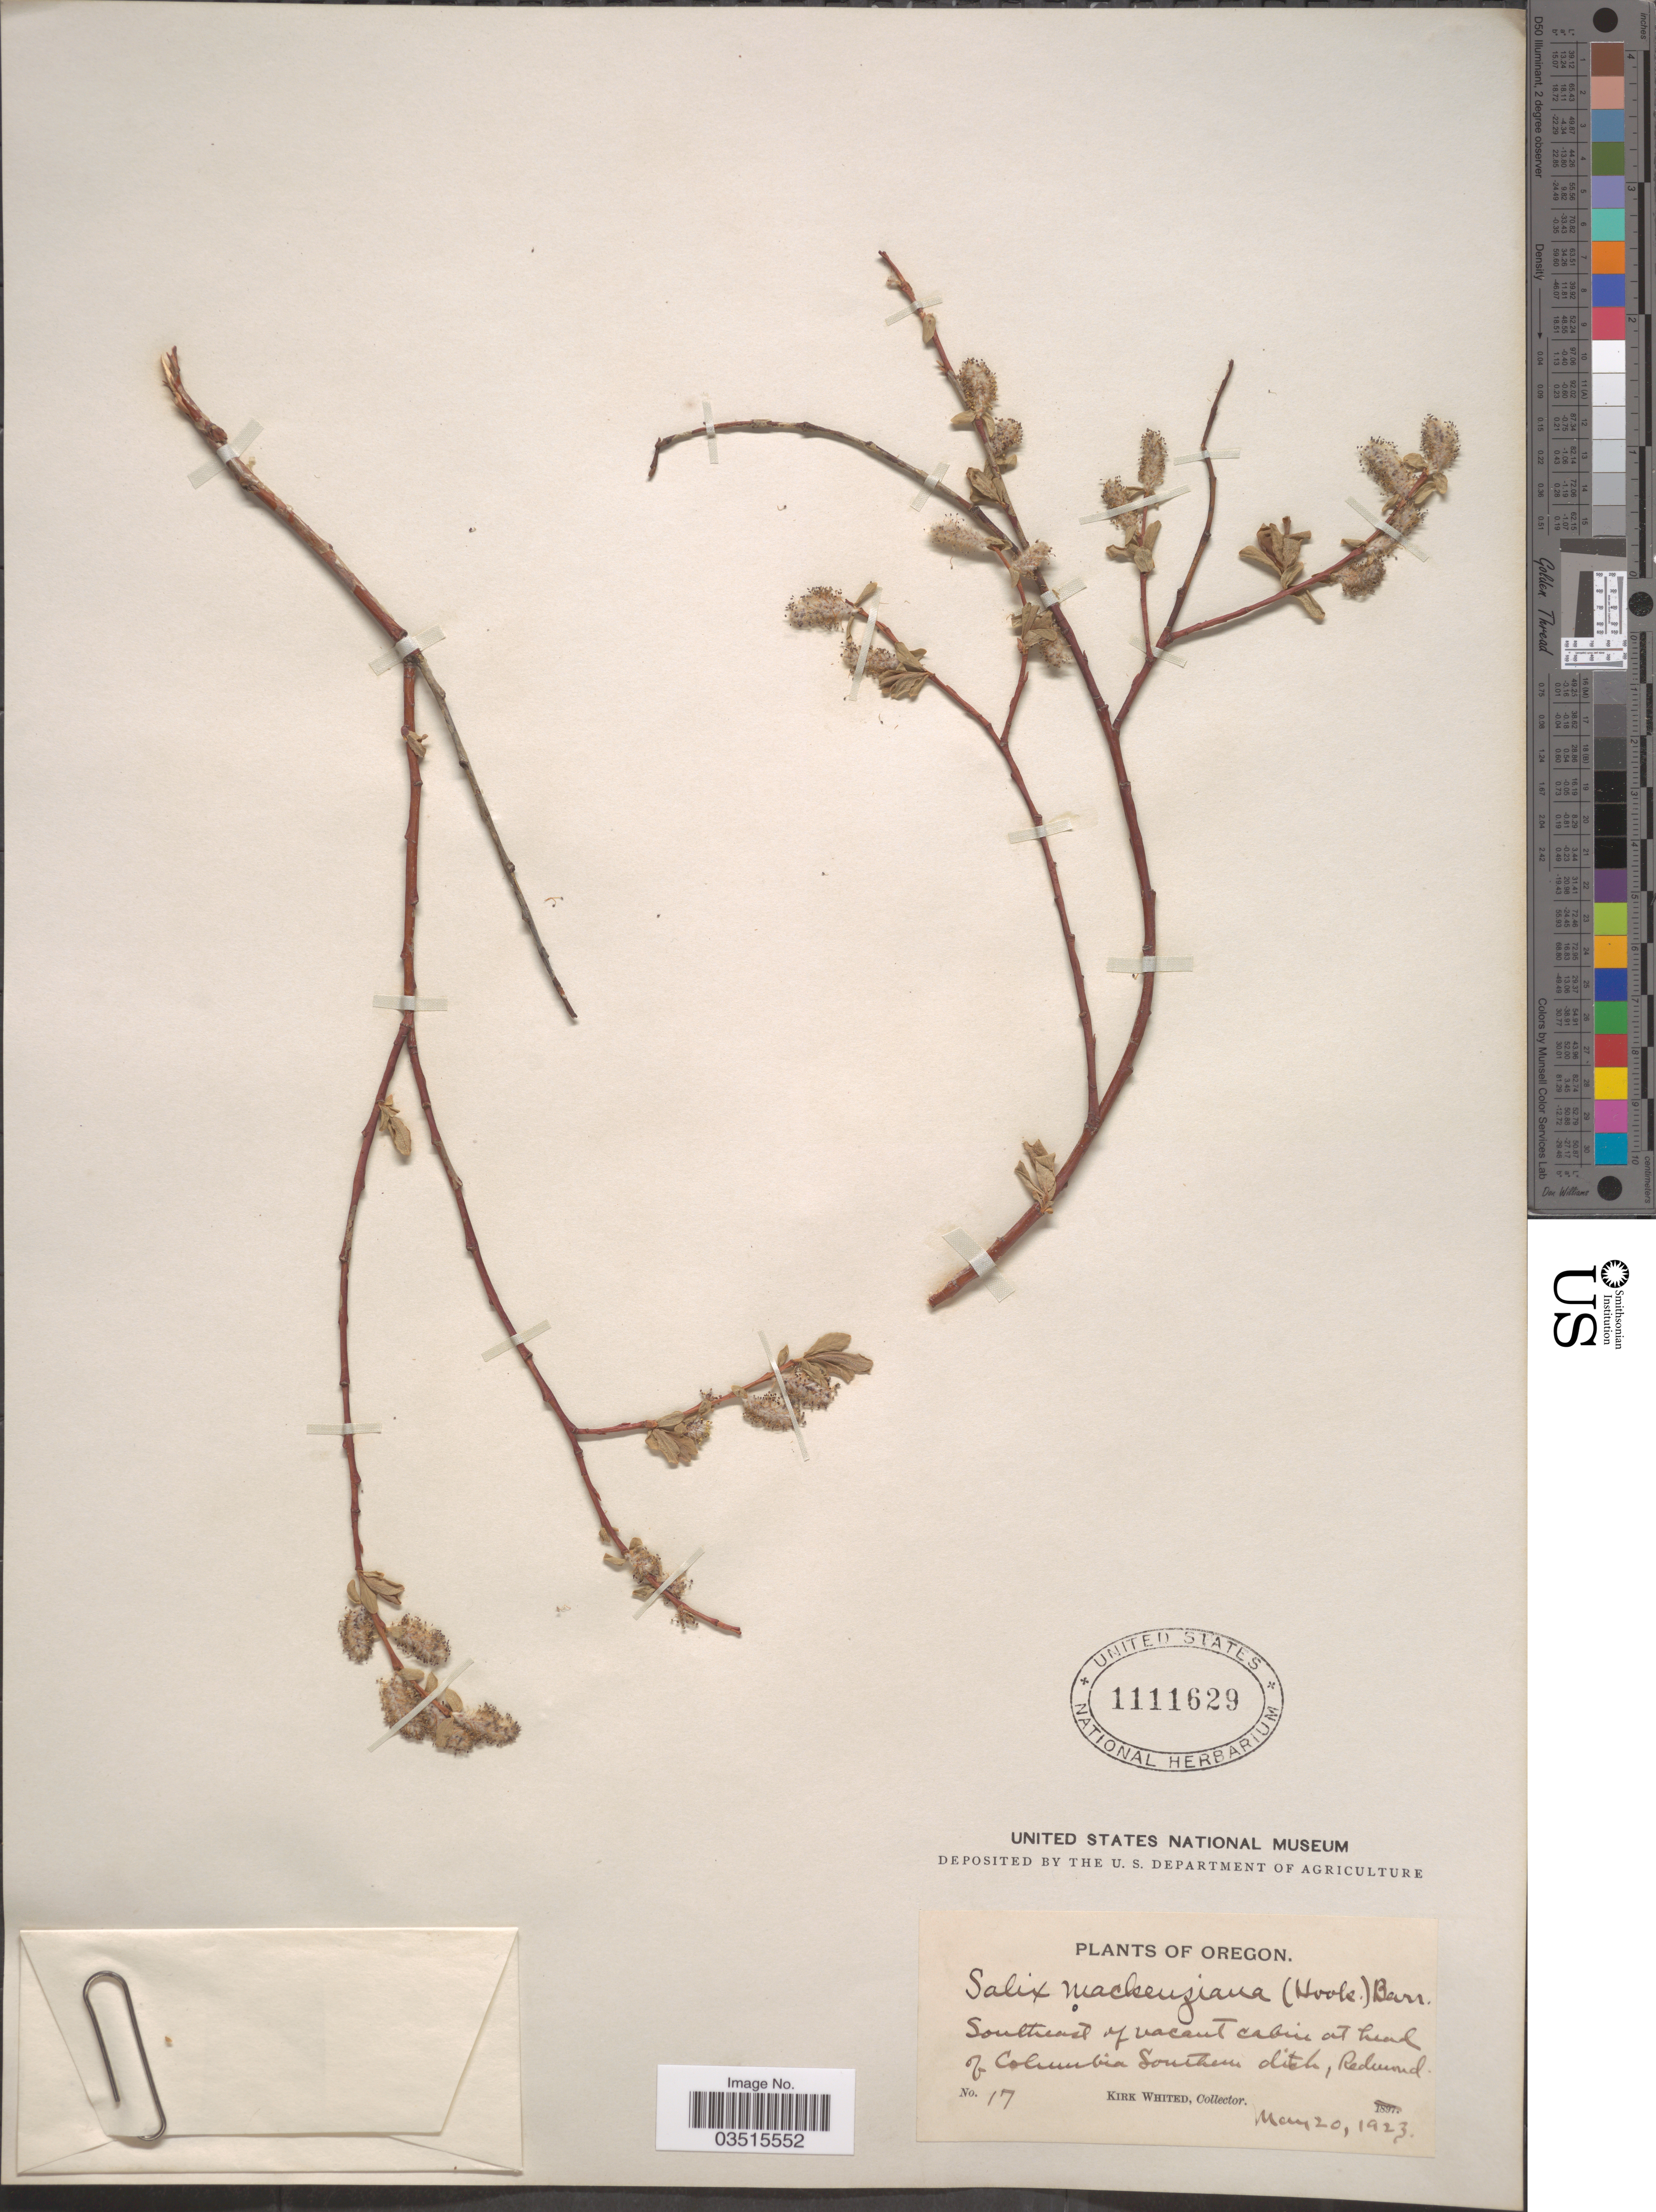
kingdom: Plantae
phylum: Tracheophyta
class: Magnoliopsida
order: Malpighiales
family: Salicaceae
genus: Salix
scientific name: Salix mackenziana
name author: (Hook.) Barratt ex Hook.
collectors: K. Whited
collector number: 17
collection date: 1923-05-20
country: United States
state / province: Oregon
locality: Southeast of vacant cabin at head of Columbia Southern ditch, Redmond.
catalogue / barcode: US 1111629